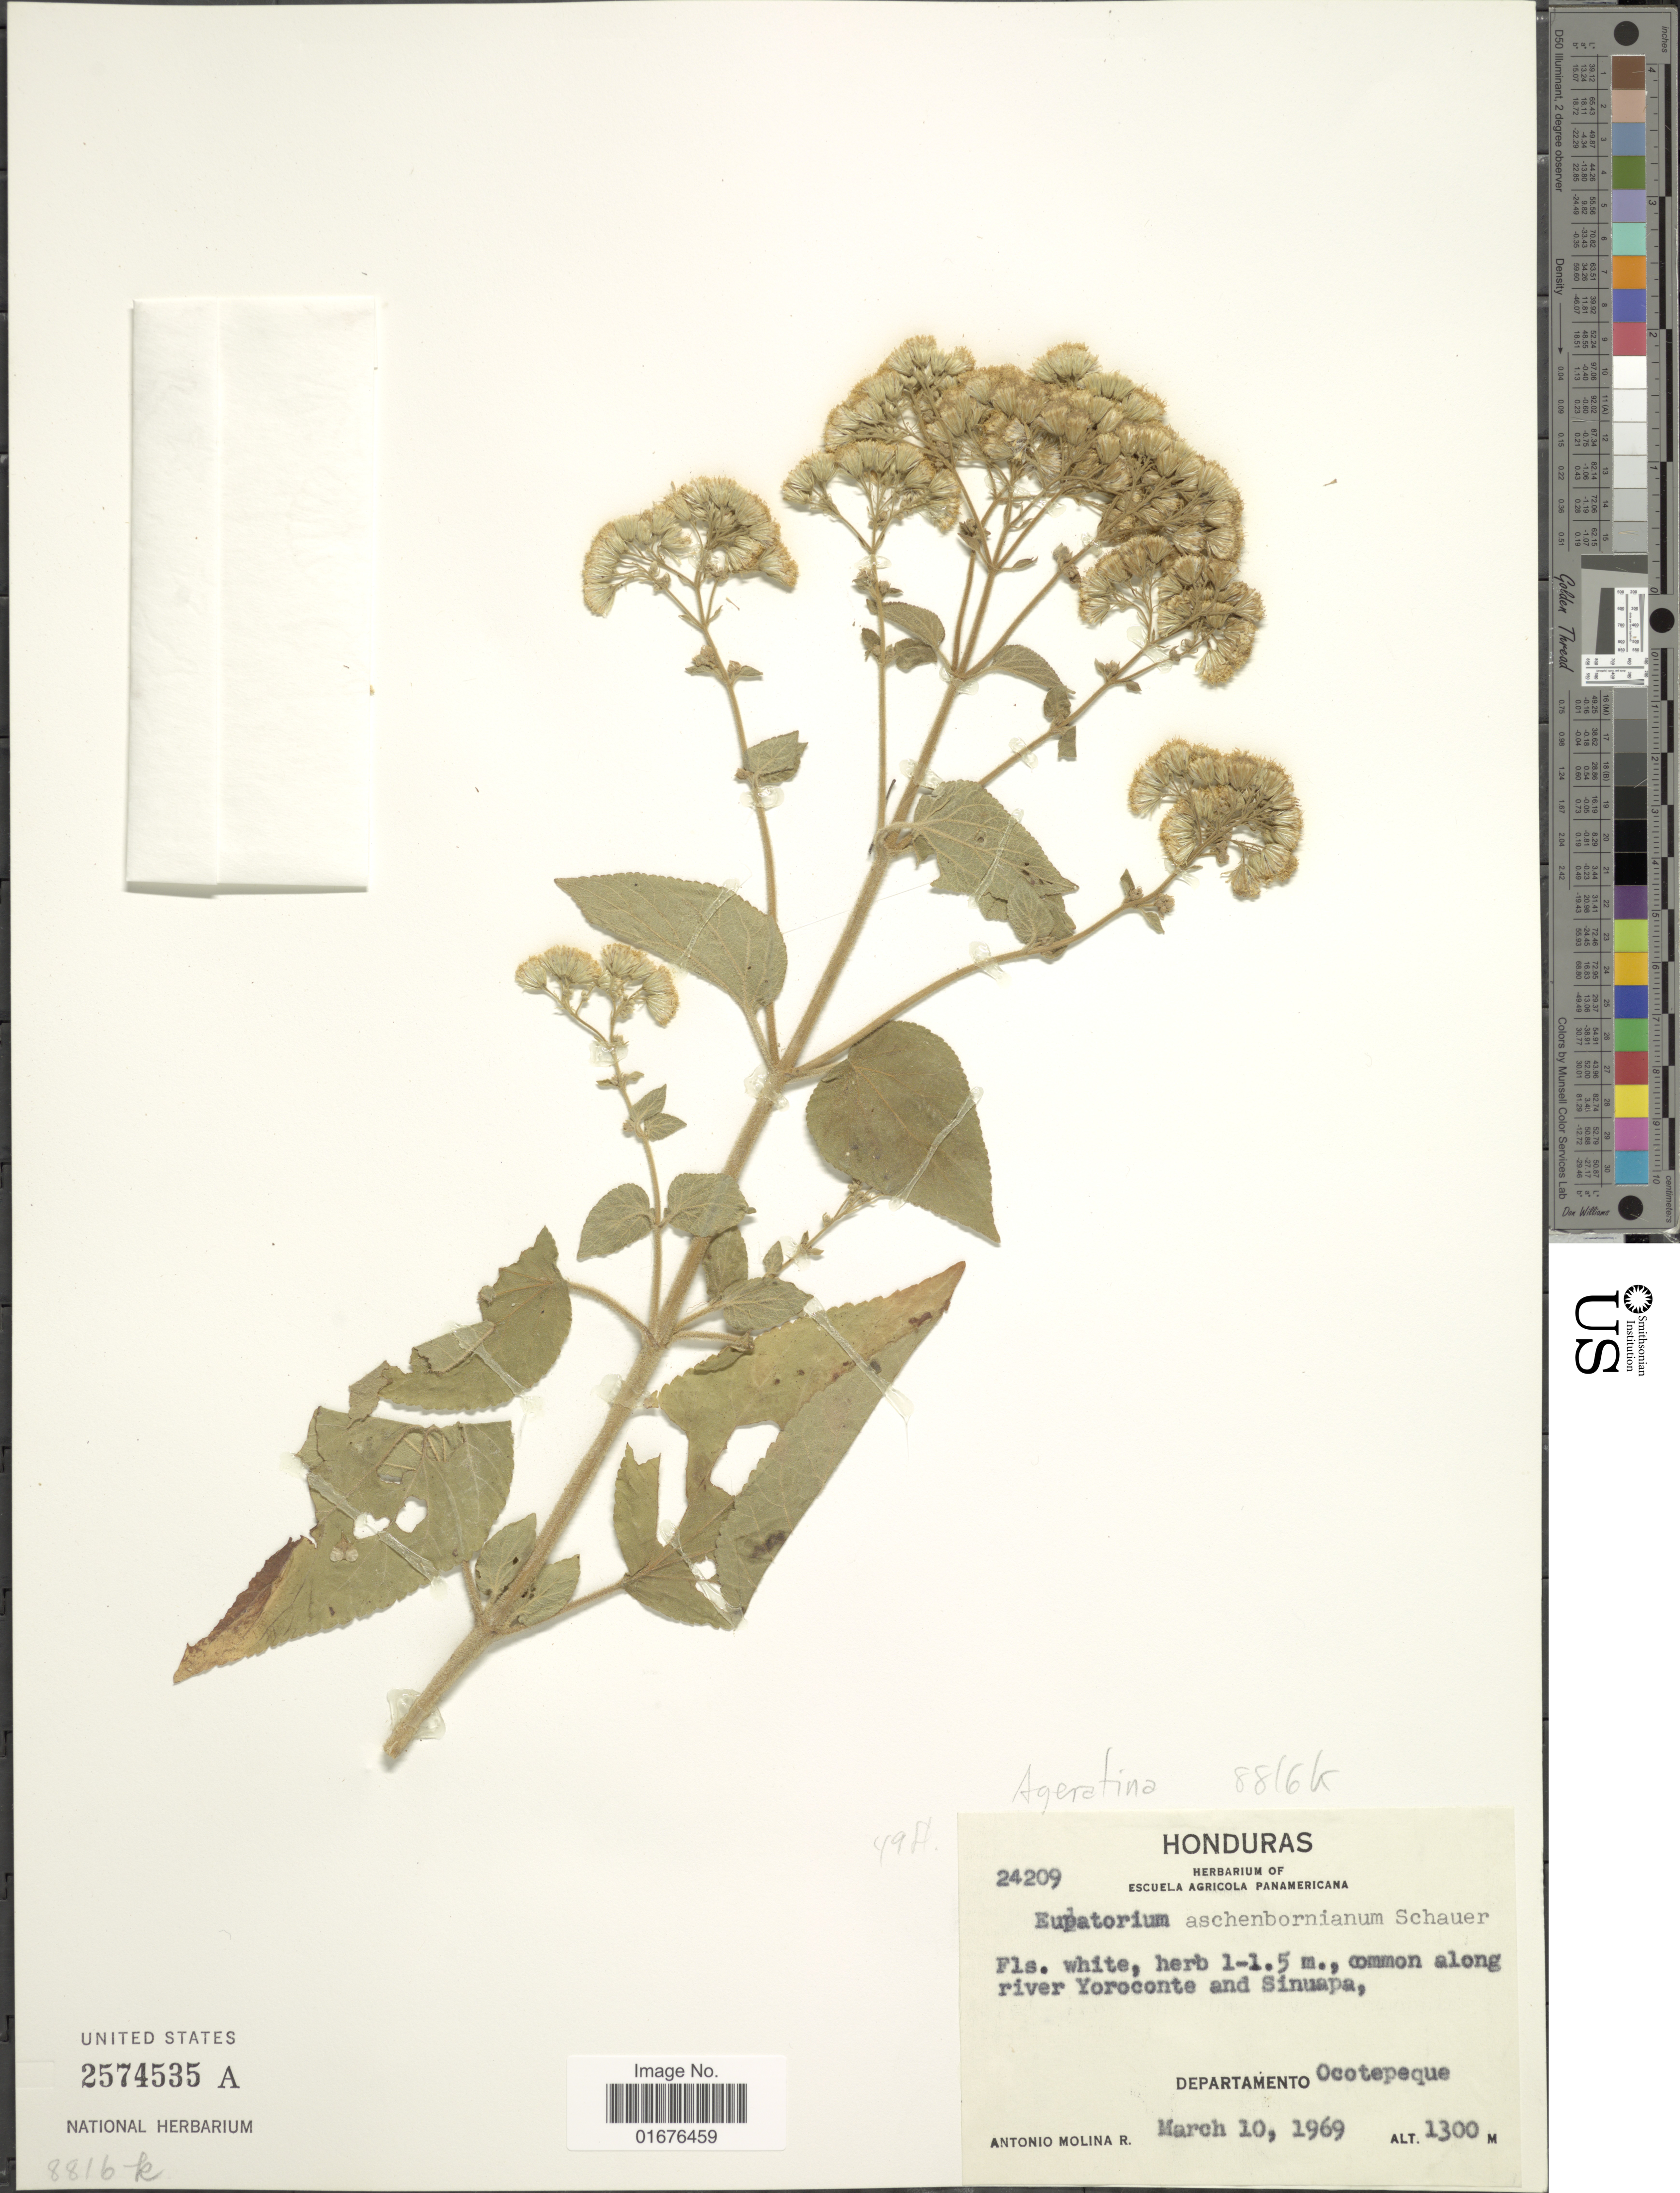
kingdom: Plantae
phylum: Tracheophyta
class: Magnoliopsida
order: Asterales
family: Asteraceae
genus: Ageratina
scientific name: Ageratina pichinchensis var. bustamenta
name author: (DC.) R.M. King & H. Rob.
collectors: A. Molina R.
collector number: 24209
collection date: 1969-03-10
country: Honduras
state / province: Ocotepeque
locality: Common along river Yoroconte and Sinuapa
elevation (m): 1300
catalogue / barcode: US 2574535A